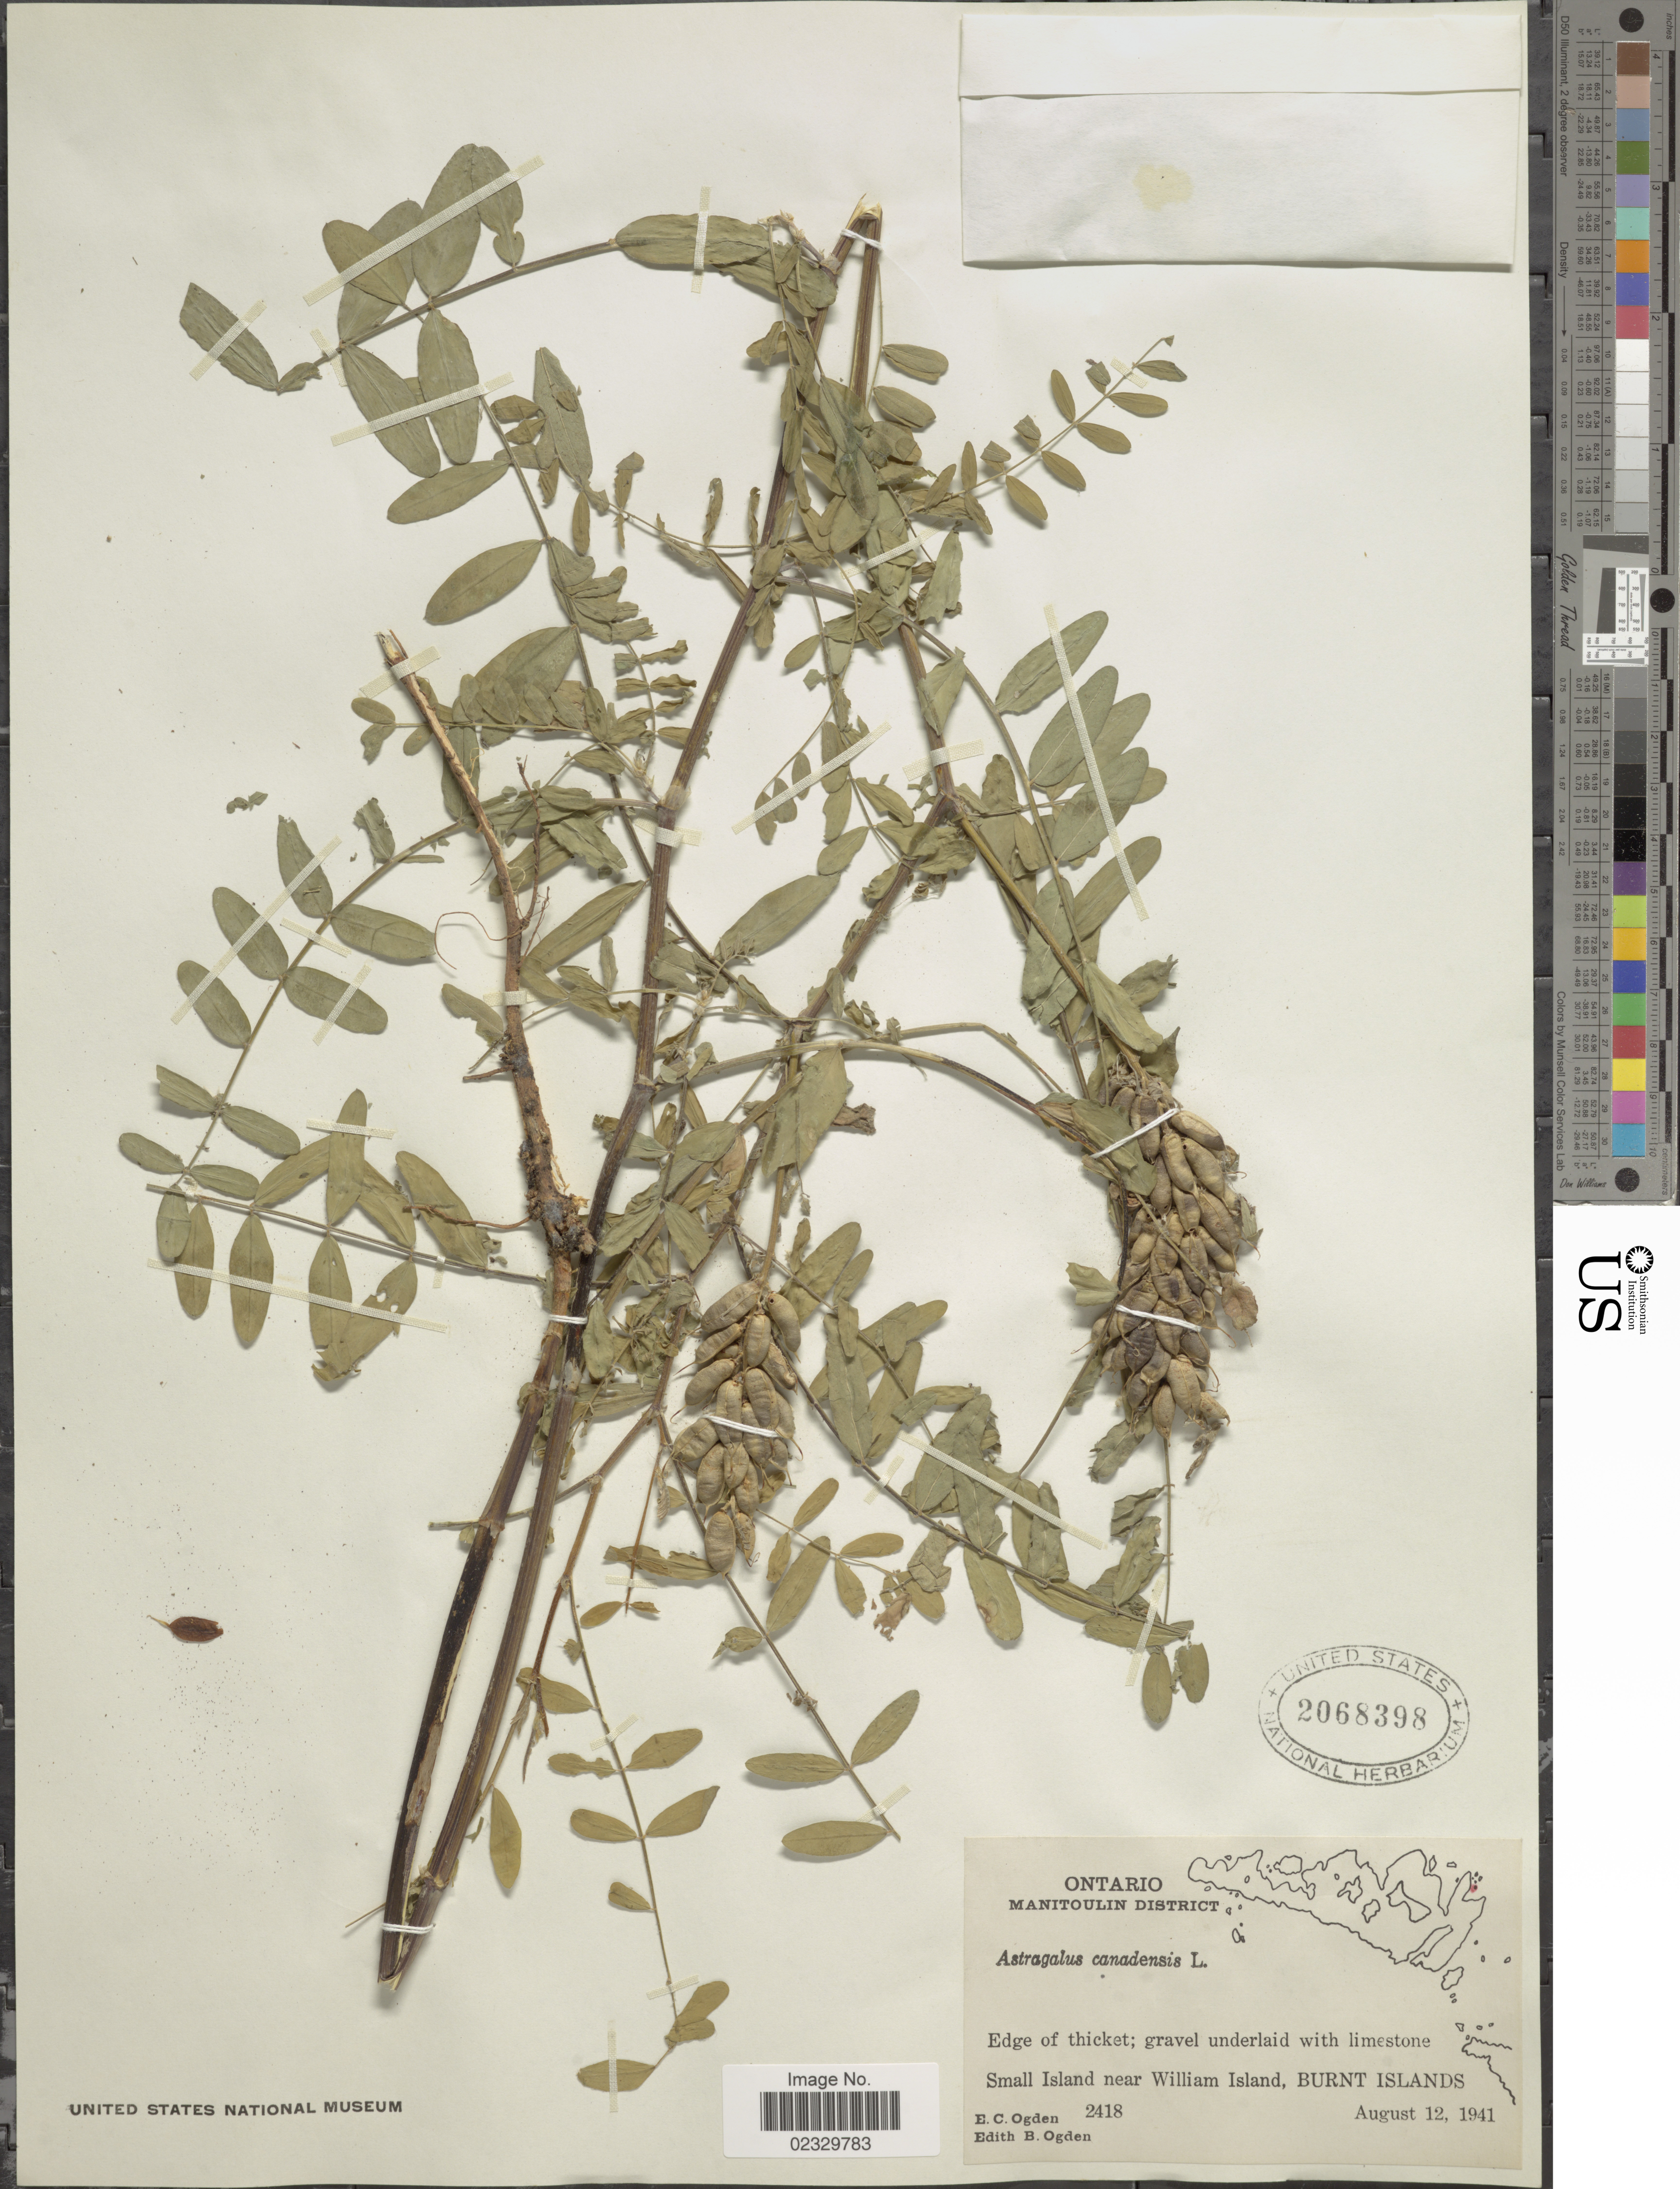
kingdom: Plantae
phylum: Tracheophyta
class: Magnoliopsida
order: Fabales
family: Fabaceae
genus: Astragalus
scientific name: Astragalus canadensis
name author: L.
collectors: E. Ogden & E. Ogden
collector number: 2418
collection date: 1941-08-12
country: Canada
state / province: Ontario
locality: Manitoulin District, Small Island near William Island, Burnt Islands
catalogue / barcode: US 2068398